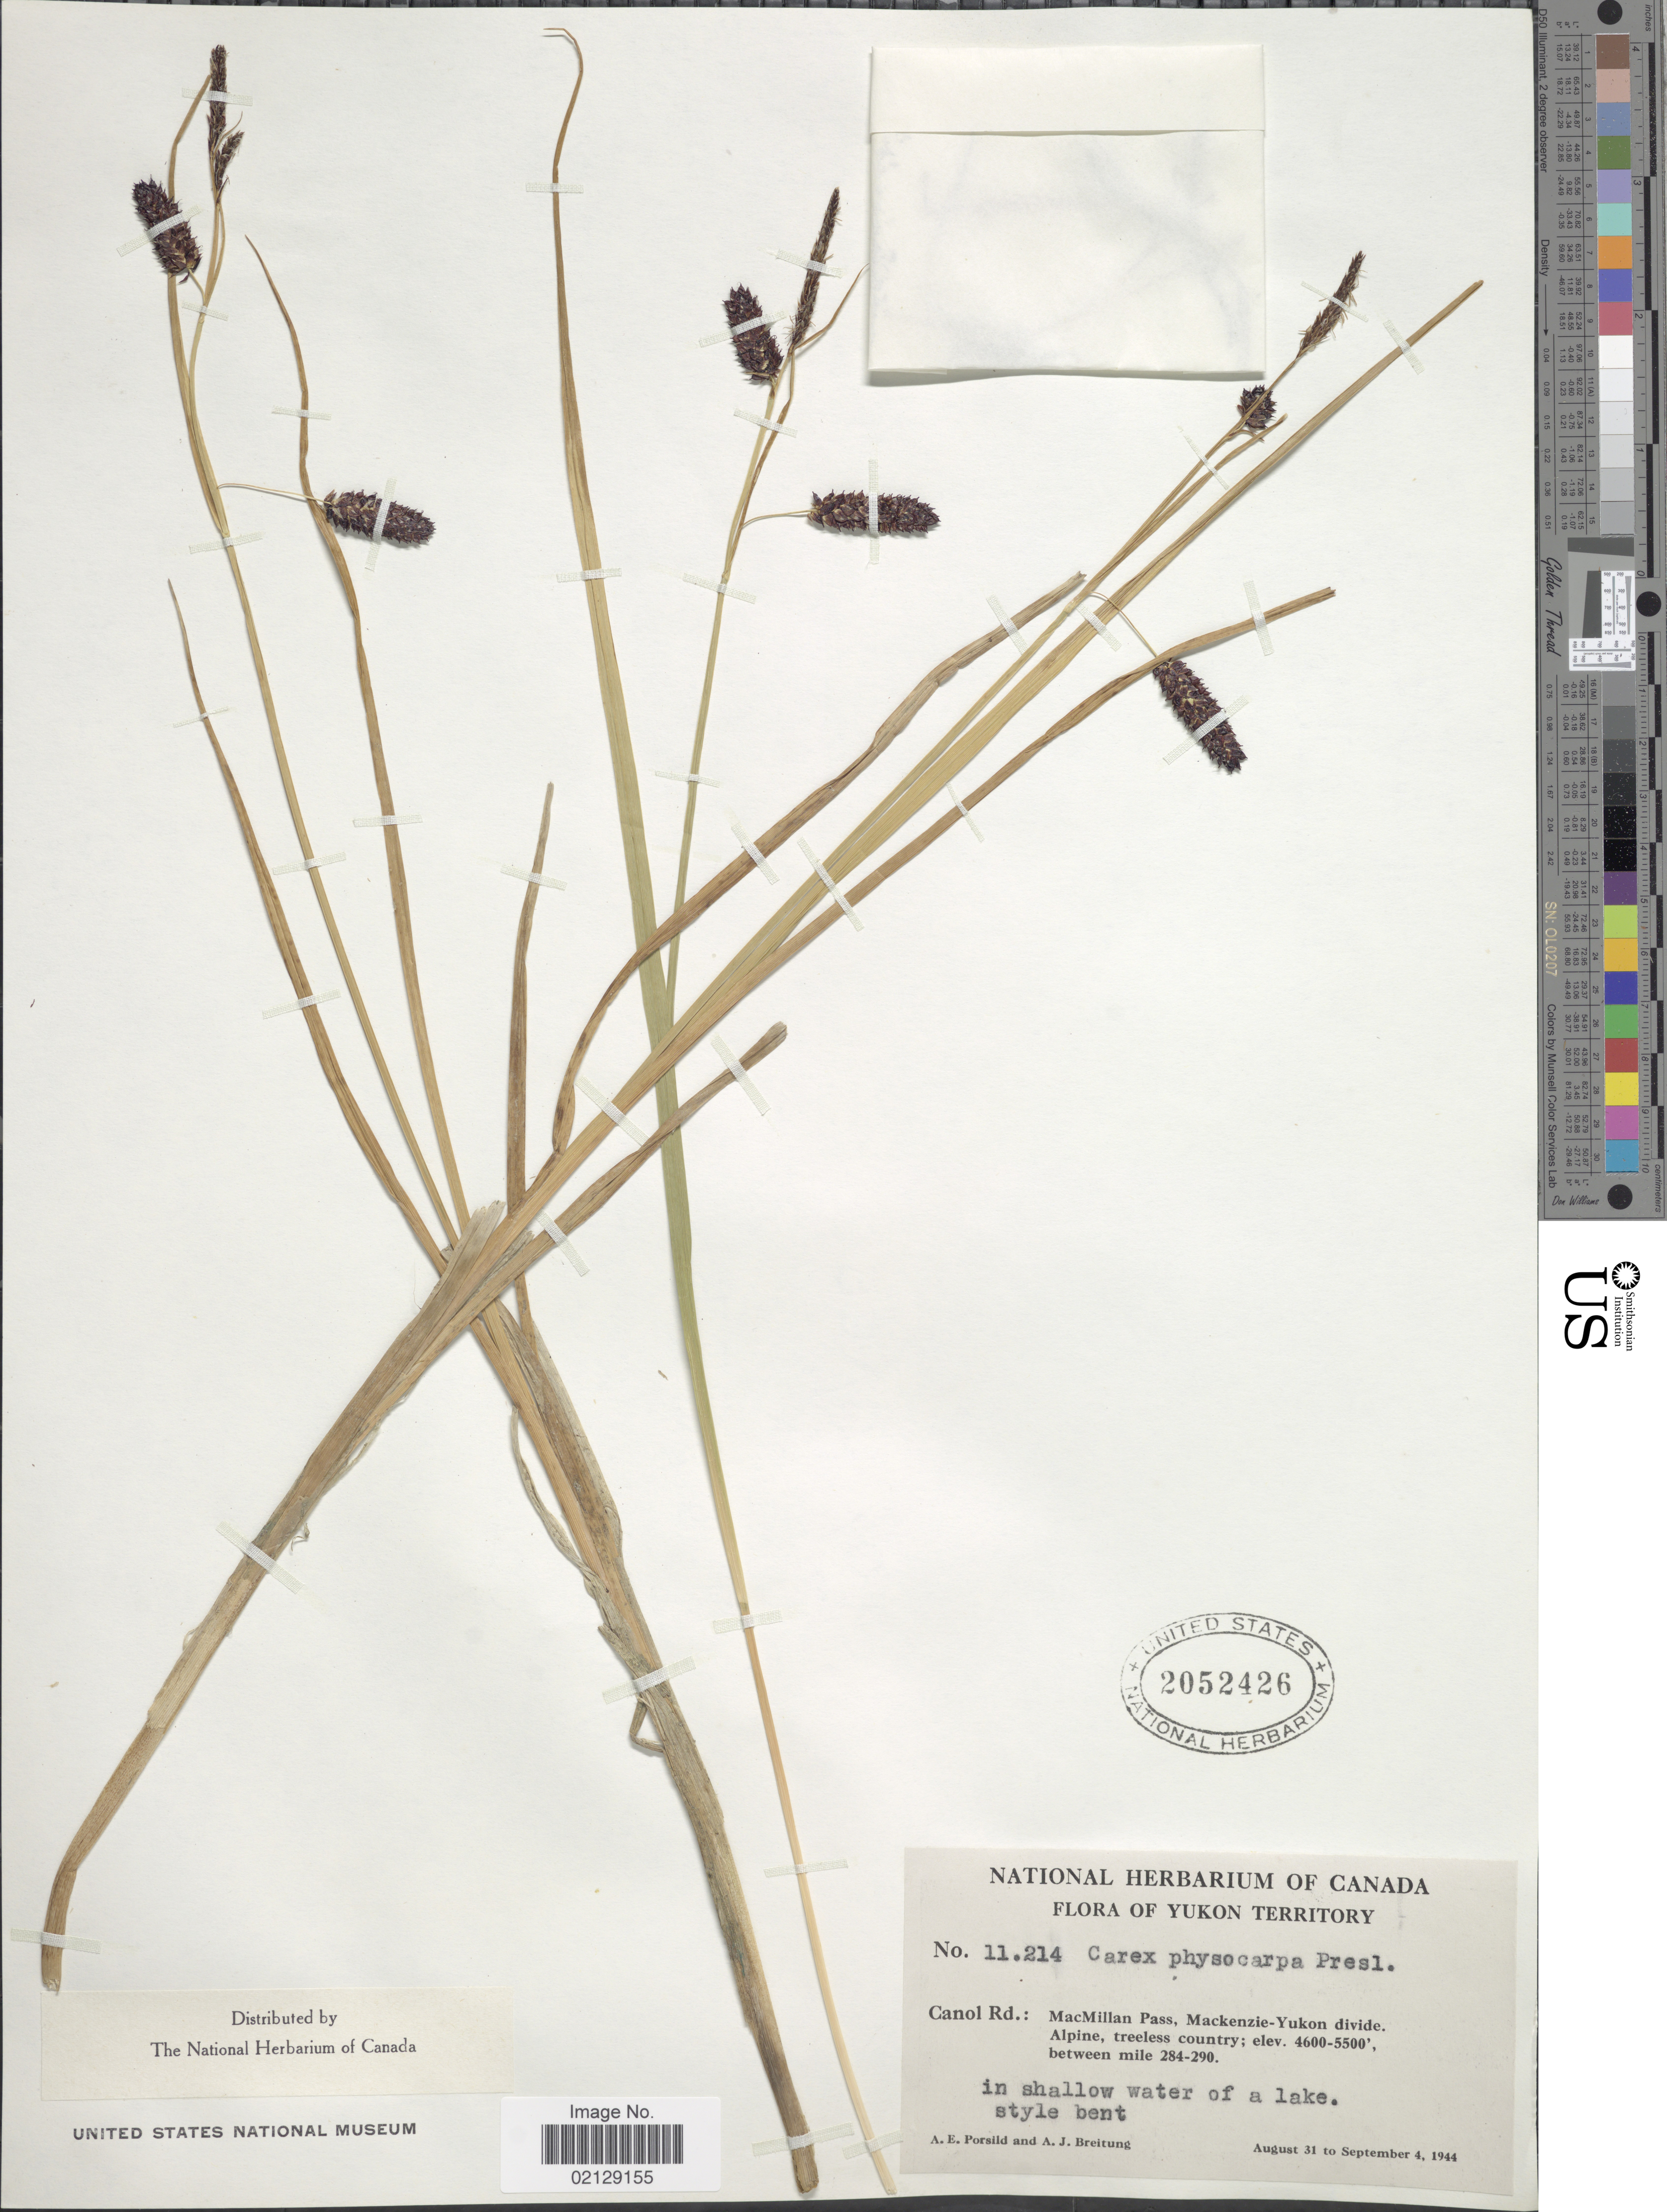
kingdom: Plantae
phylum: Tracheophyta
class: Liliopsida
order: Poales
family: Cyperaceae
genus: Carex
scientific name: Carex saxatilis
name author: L.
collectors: A. E. Porsild & A. Breitung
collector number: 11214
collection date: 1944-08-31/1944-09-04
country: Canada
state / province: Yukon Territory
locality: Canol Rd.: MacMillan Pass, Mackenzie-Yukon divide, Alpine, treeless country, Between mile 284-290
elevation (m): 1402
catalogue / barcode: US 2052426